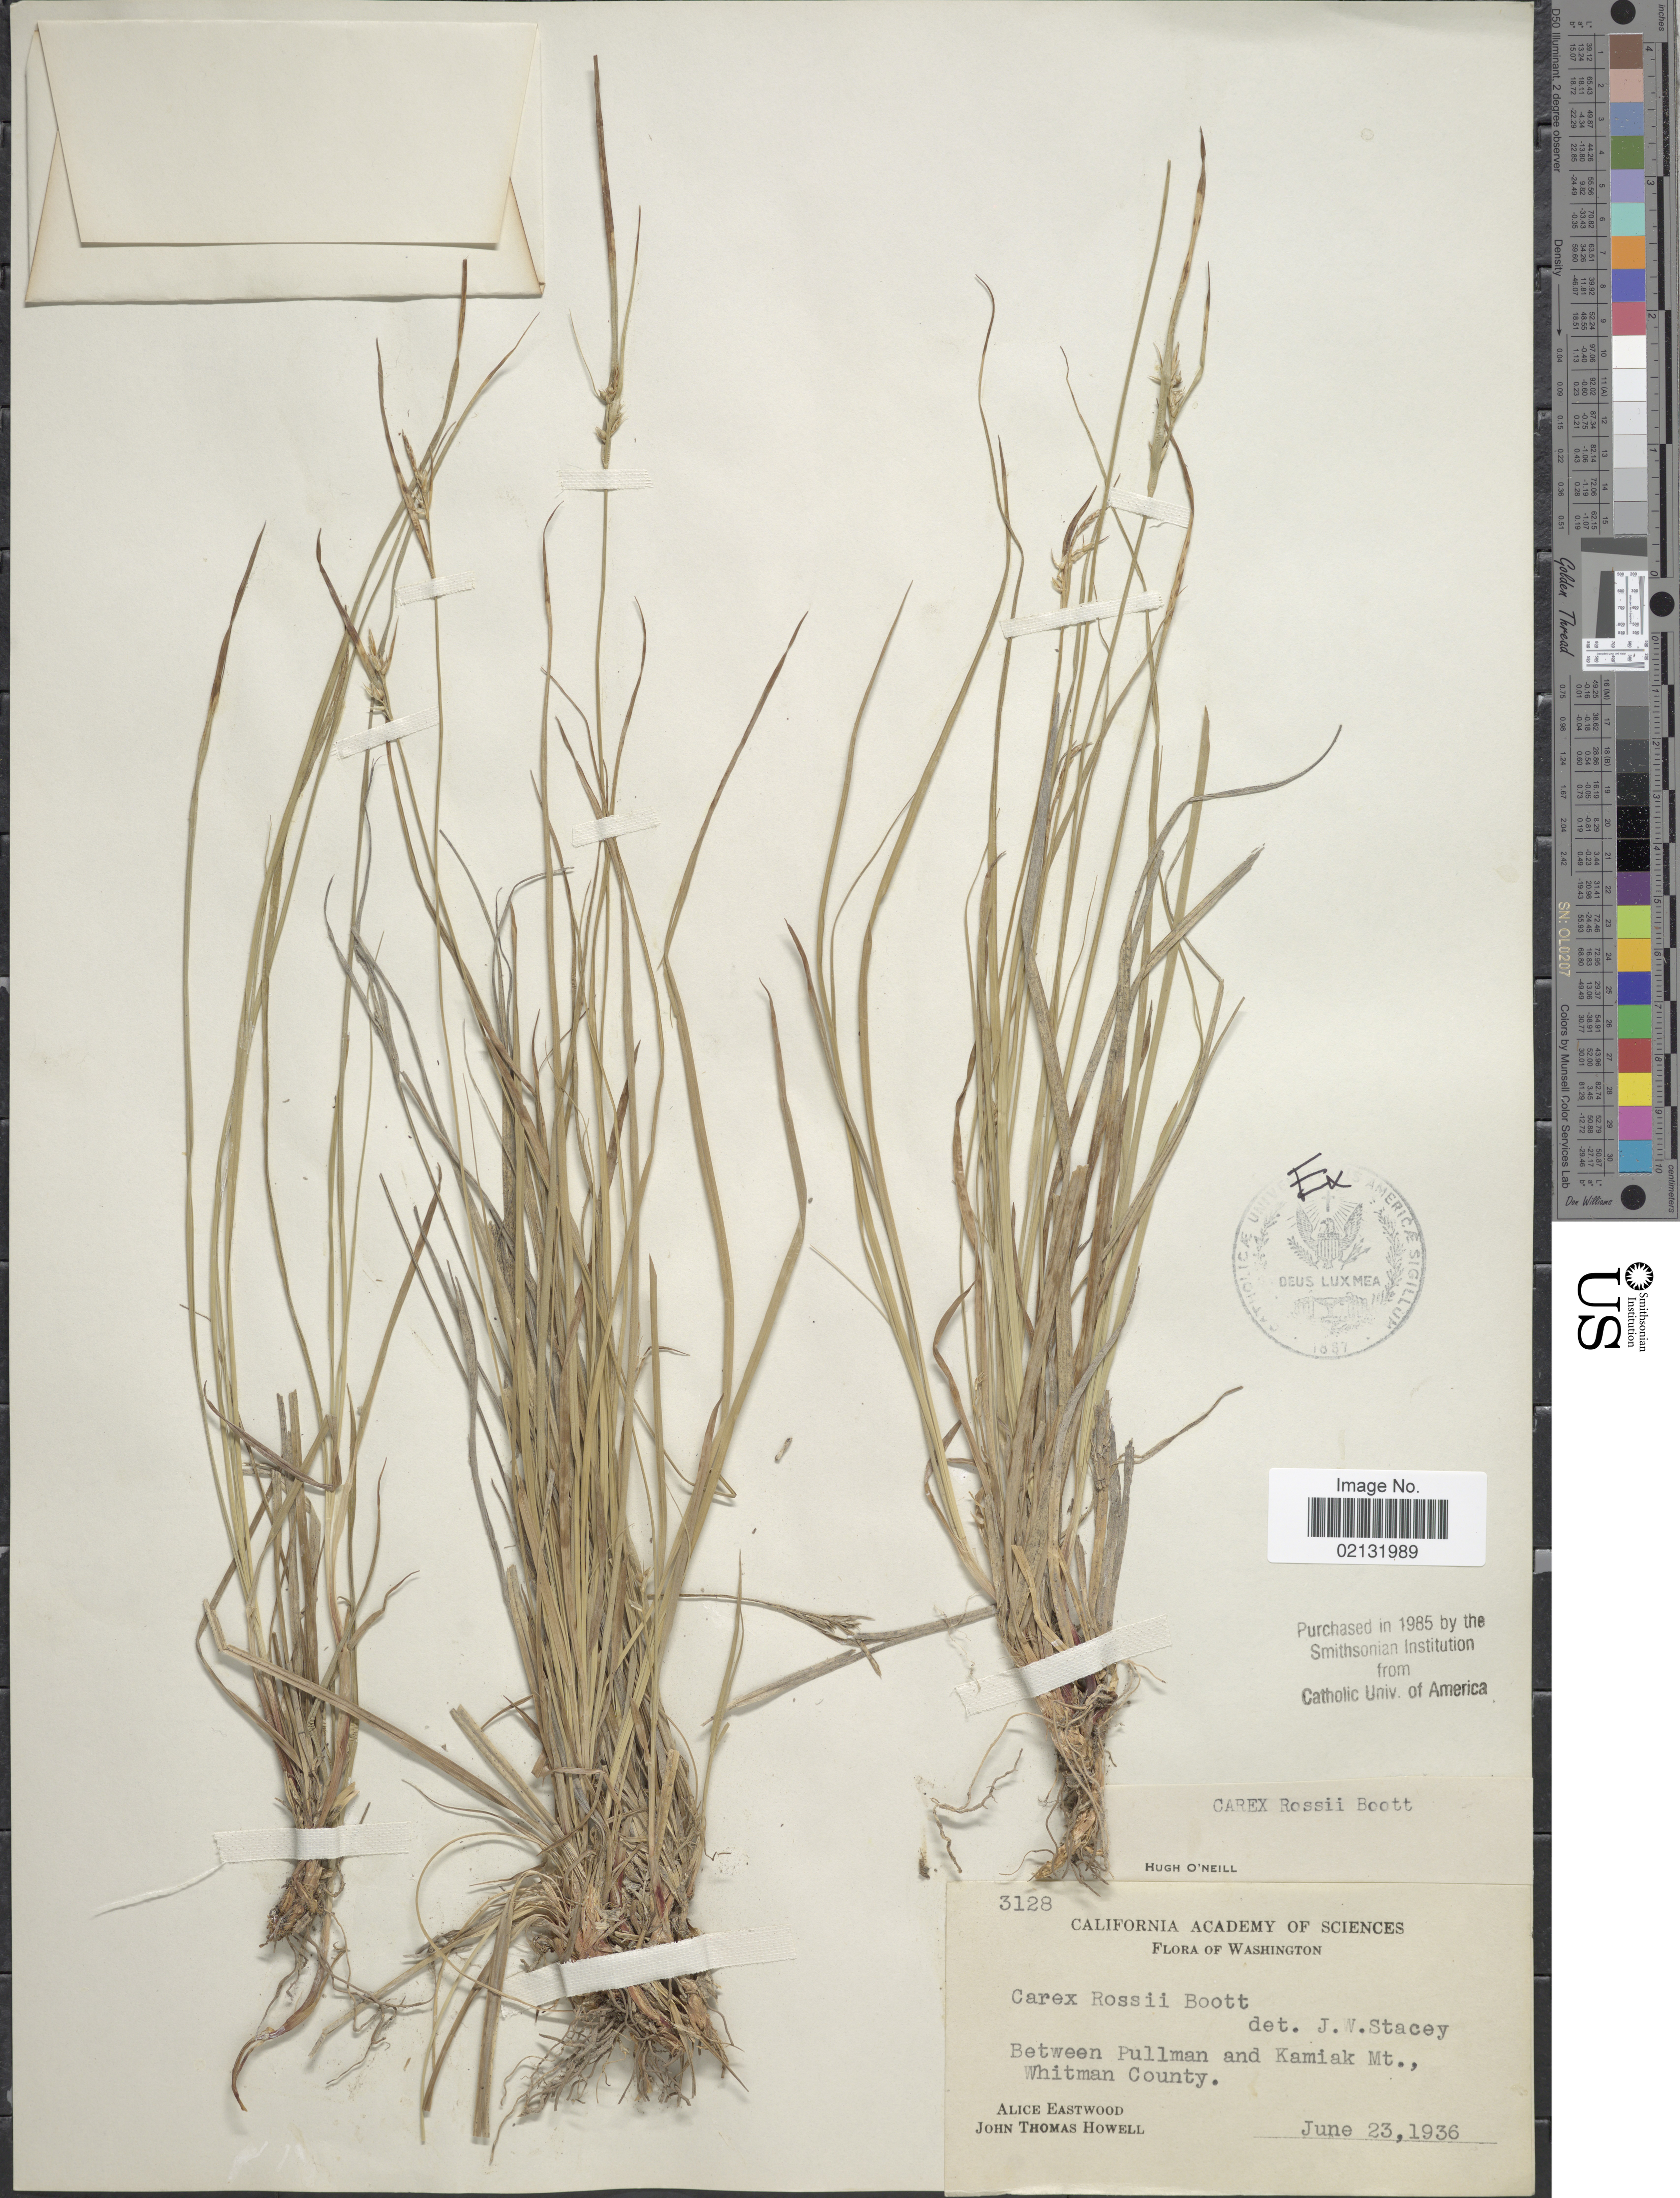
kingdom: Plantae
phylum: Tracheophyta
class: Liliopsida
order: Poales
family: Cyperaceae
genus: Carex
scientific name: Carex rossii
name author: Boott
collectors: A. Eastwood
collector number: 3128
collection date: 1936-06-23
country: United States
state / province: Washington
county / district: Whitman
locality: Washington, Between Pullman and Kamiak Mt., Whitman County.